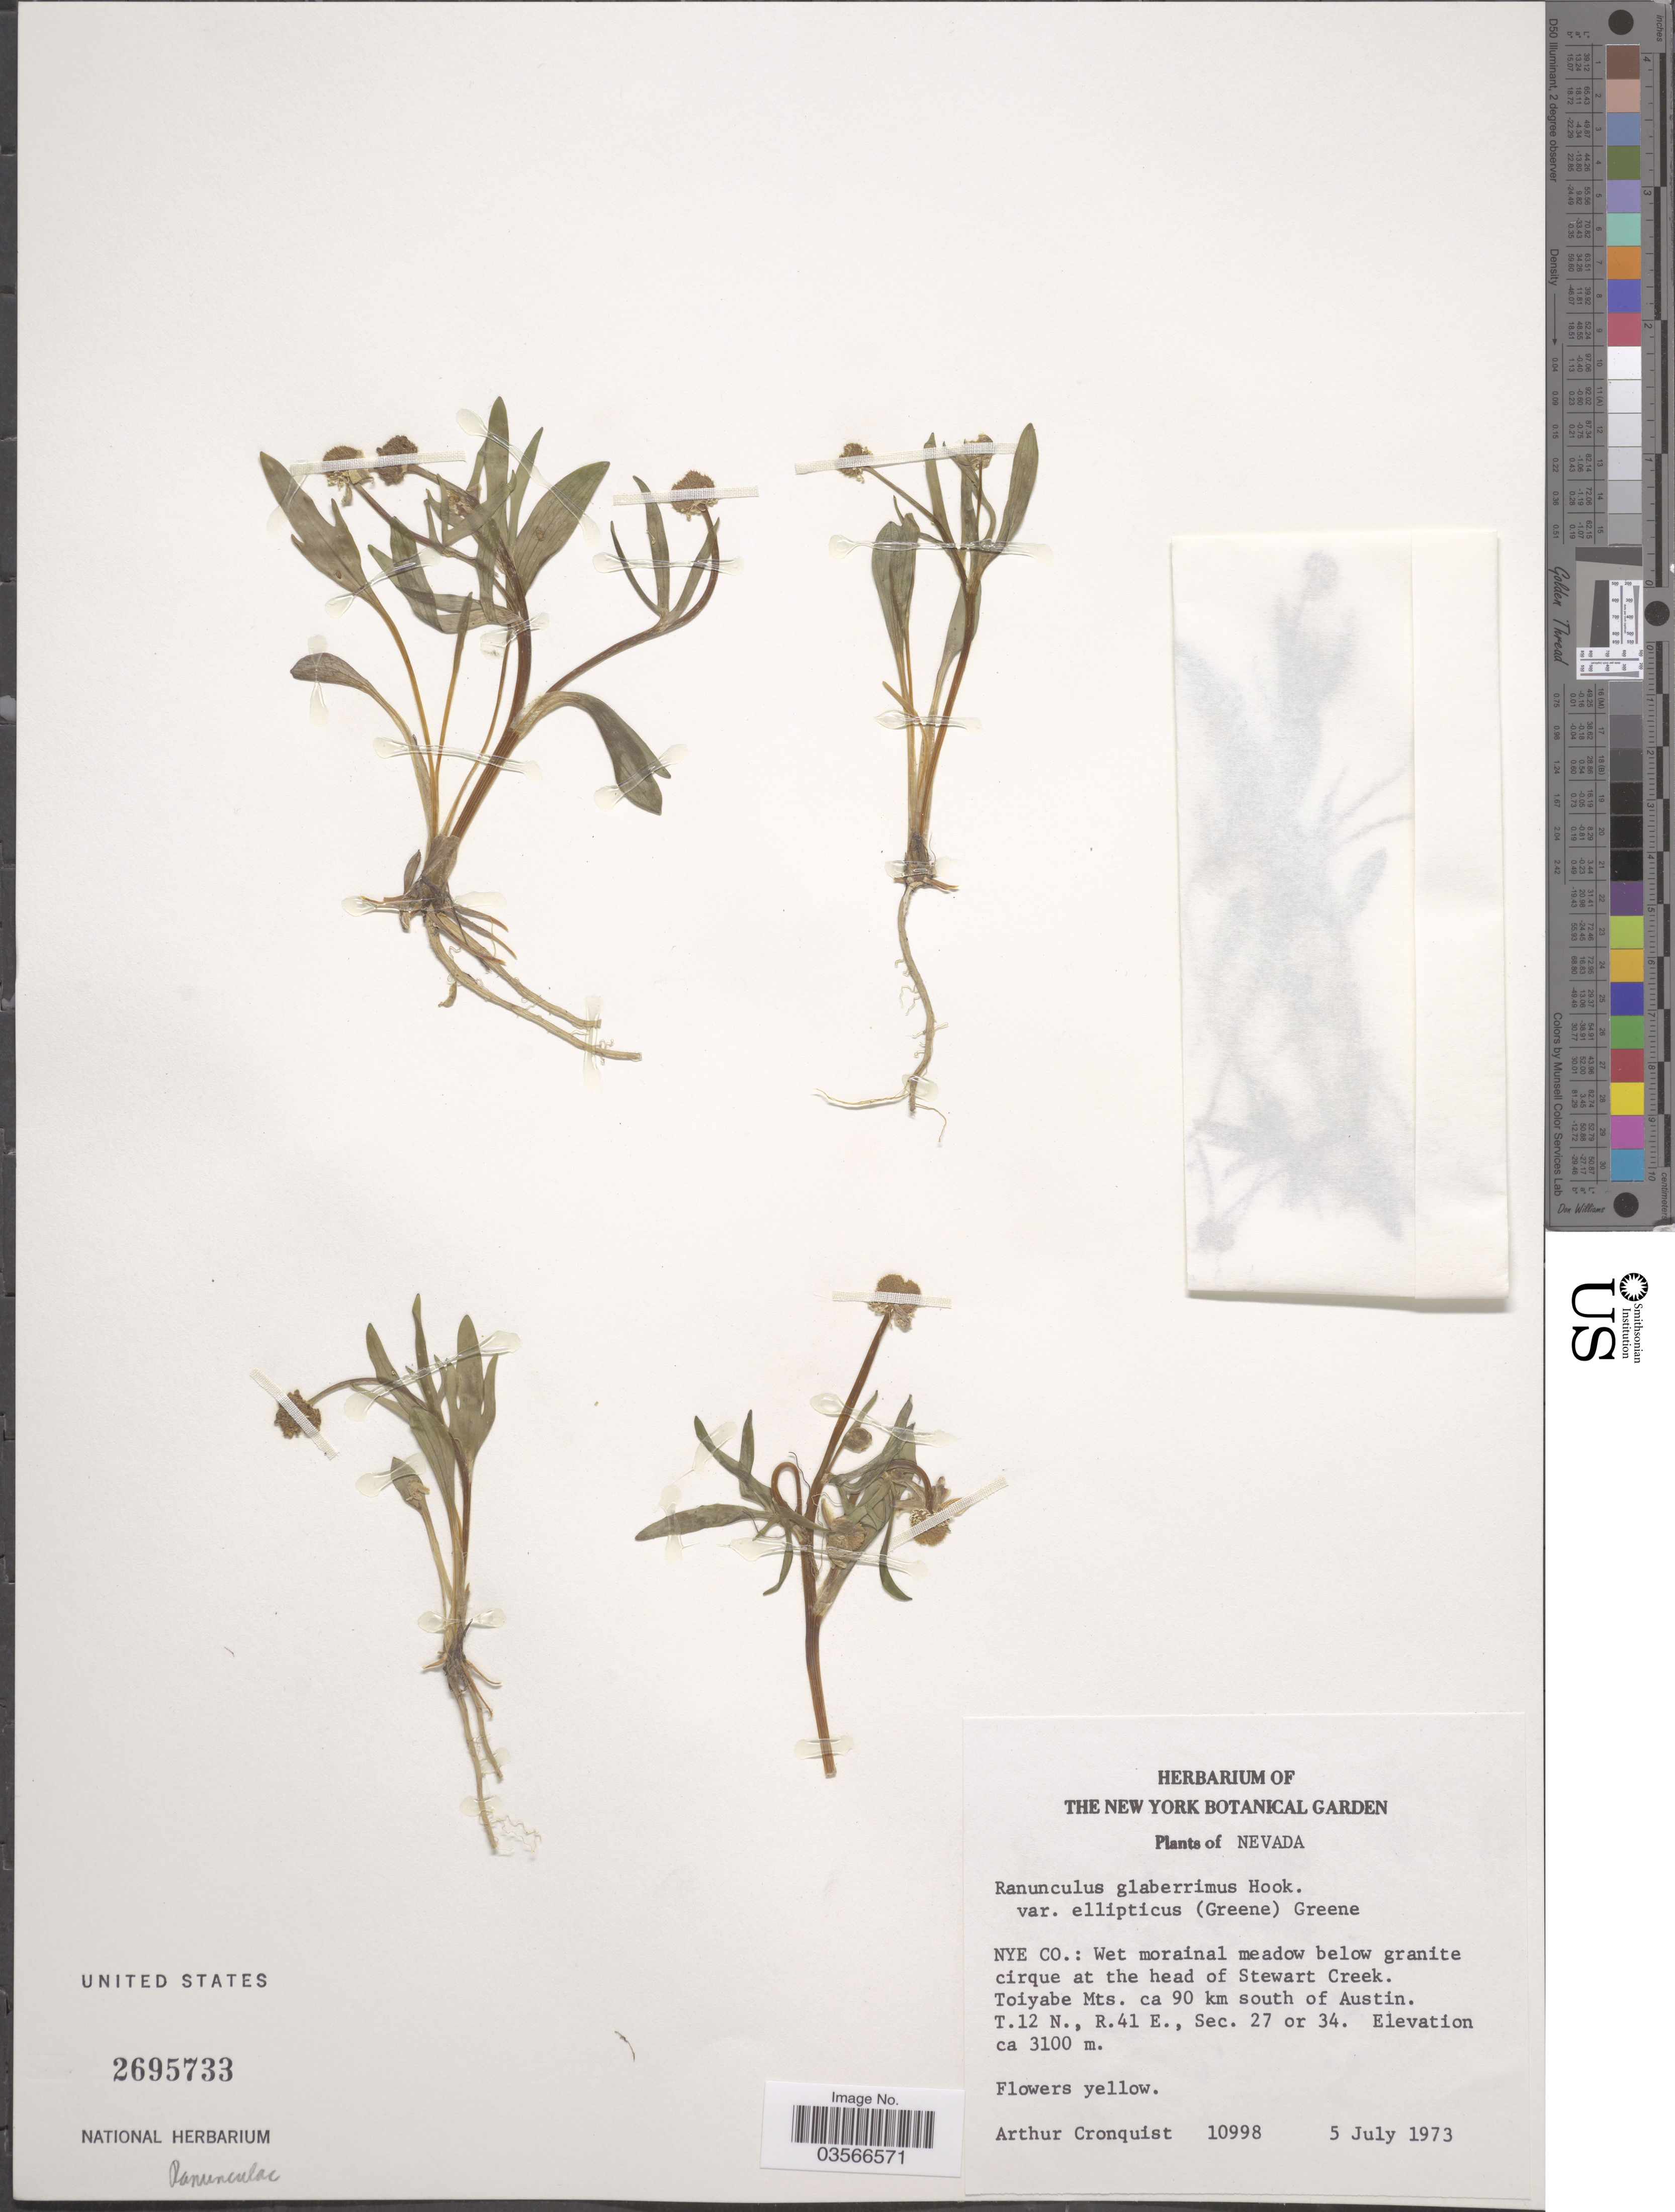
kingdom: Plantae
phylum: Tracheophyta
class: Magnoliopsida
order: Ranunculales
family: Ranunculaceae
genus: Ranunculus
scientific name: Ranunculus glaberrimus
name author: Hook.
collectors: A. J. Cronquist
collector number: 10998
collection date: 1973-07-05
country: United States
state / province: Nevada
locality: Nye Co.: Wet morainal meadow below granite cirque at the head of Stewart Creek. Toiyabe Mts. ca 90 km south of Austin. T.12 N., R.41 E., Sec. 27 or 34.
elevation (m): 3100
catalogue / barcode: US 2695733